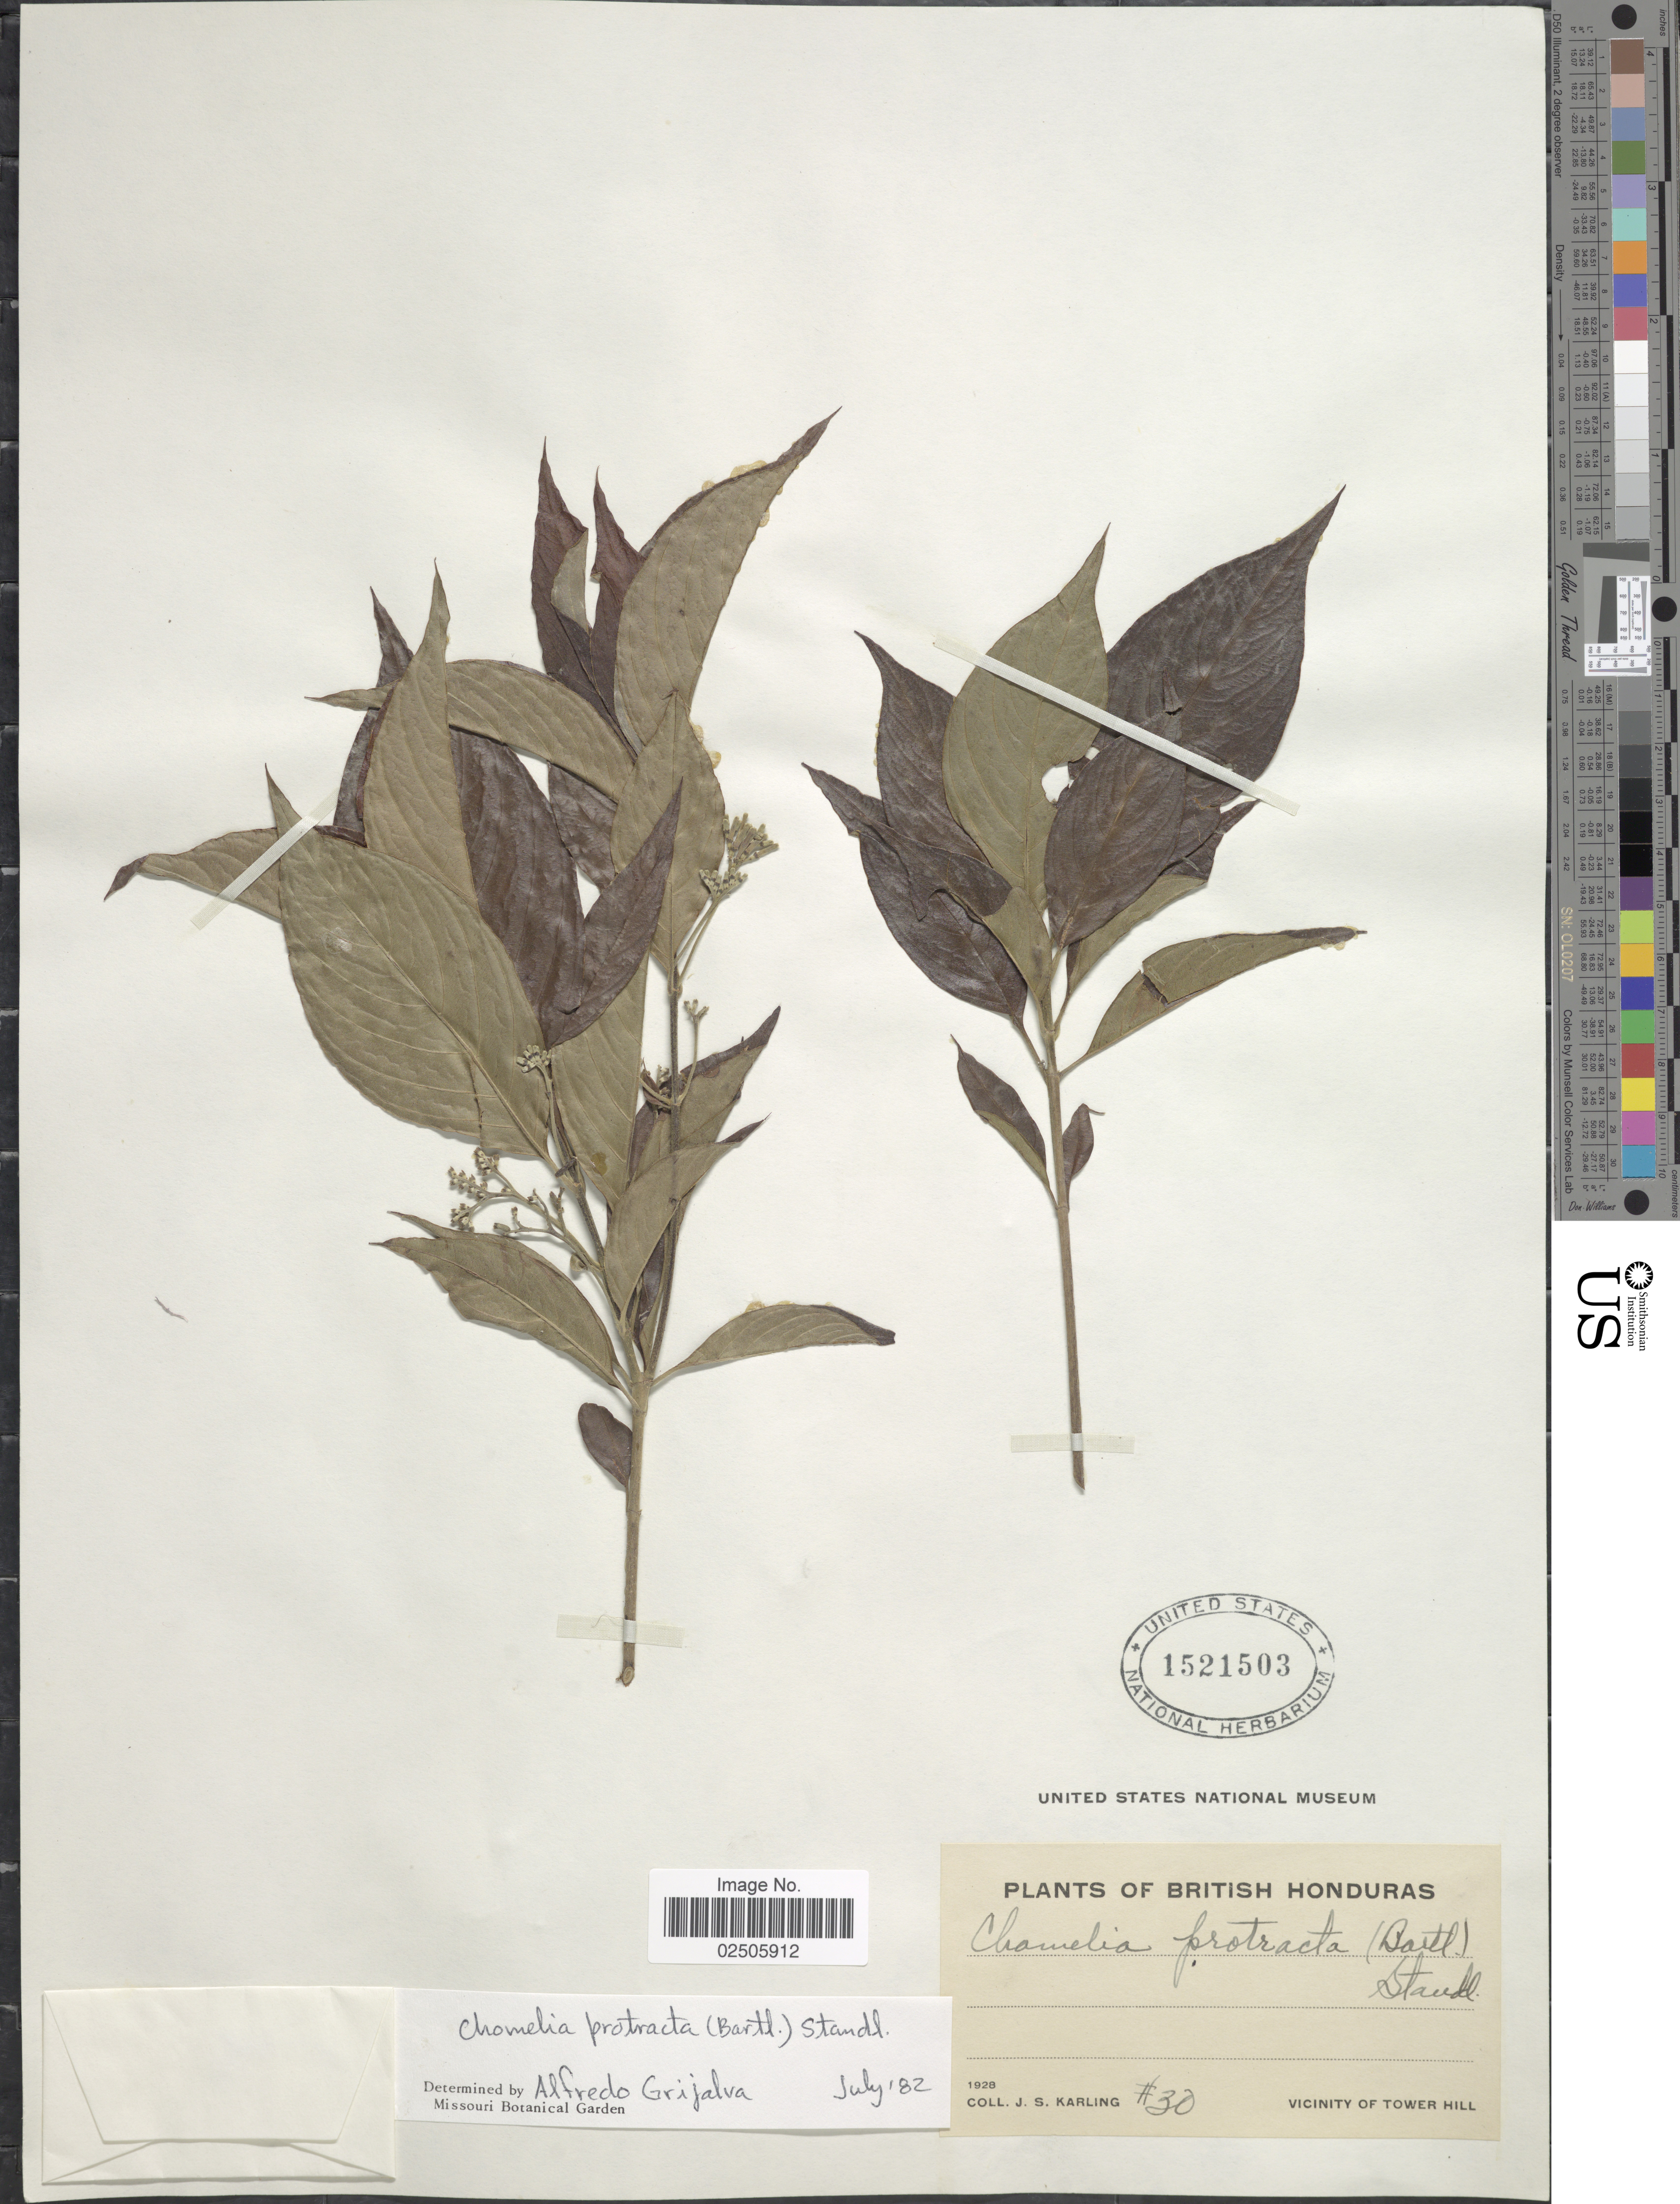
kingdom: Plantae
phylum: Tracheophyta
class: Magnoliopsida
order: Gentianales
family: Rubiaceae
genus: Chomelia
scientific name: Chomelia protracta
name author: (Bartl. ex DC.) Standl.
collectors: J. Karling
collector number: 30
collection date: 1928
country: Belize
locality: British Honduras, Vicinity of Tower Hill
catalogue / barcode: US 1521503